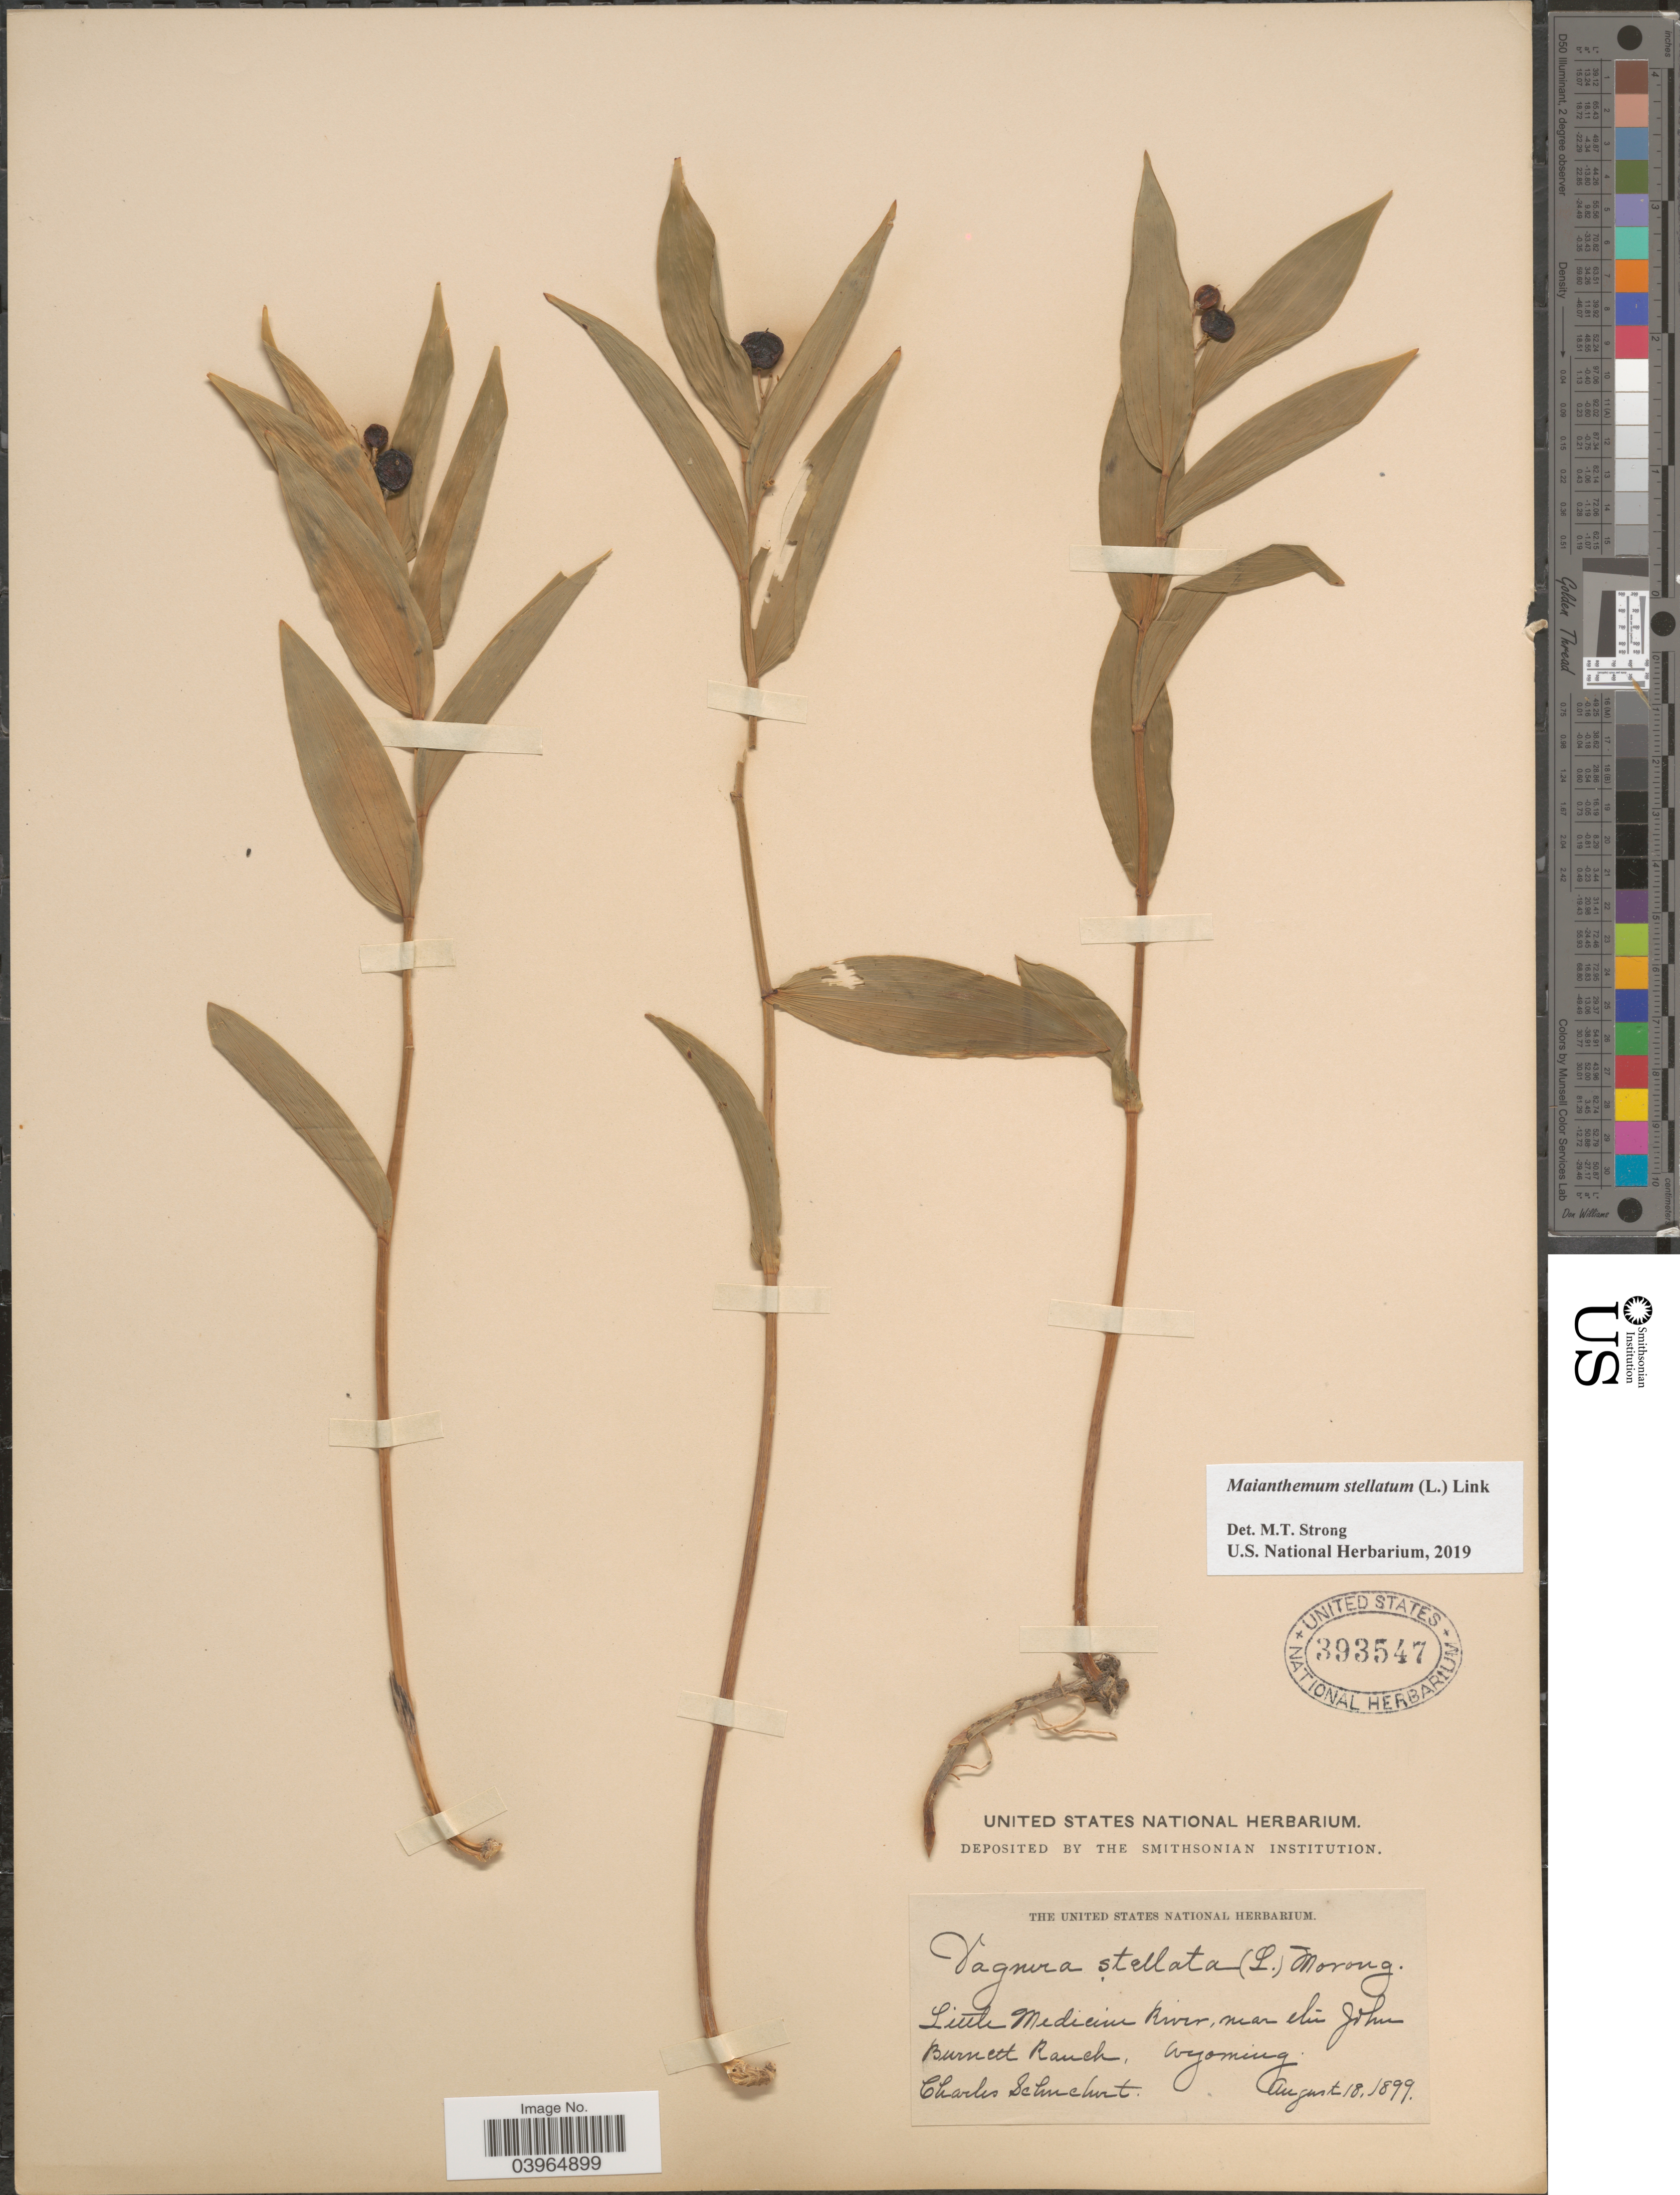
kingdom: Plantae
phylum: Tracheophyta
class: Liliopsida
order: Asparagales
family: Asparagaceae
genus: Maianthemum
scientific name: Maianthemum stellatum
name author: (L.) Link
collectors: C. Schuchert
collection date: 1899-08-18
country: United States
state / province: Wyoming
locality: Little Medicine River, near the John Burnett Ranch.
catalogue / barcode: US 393547